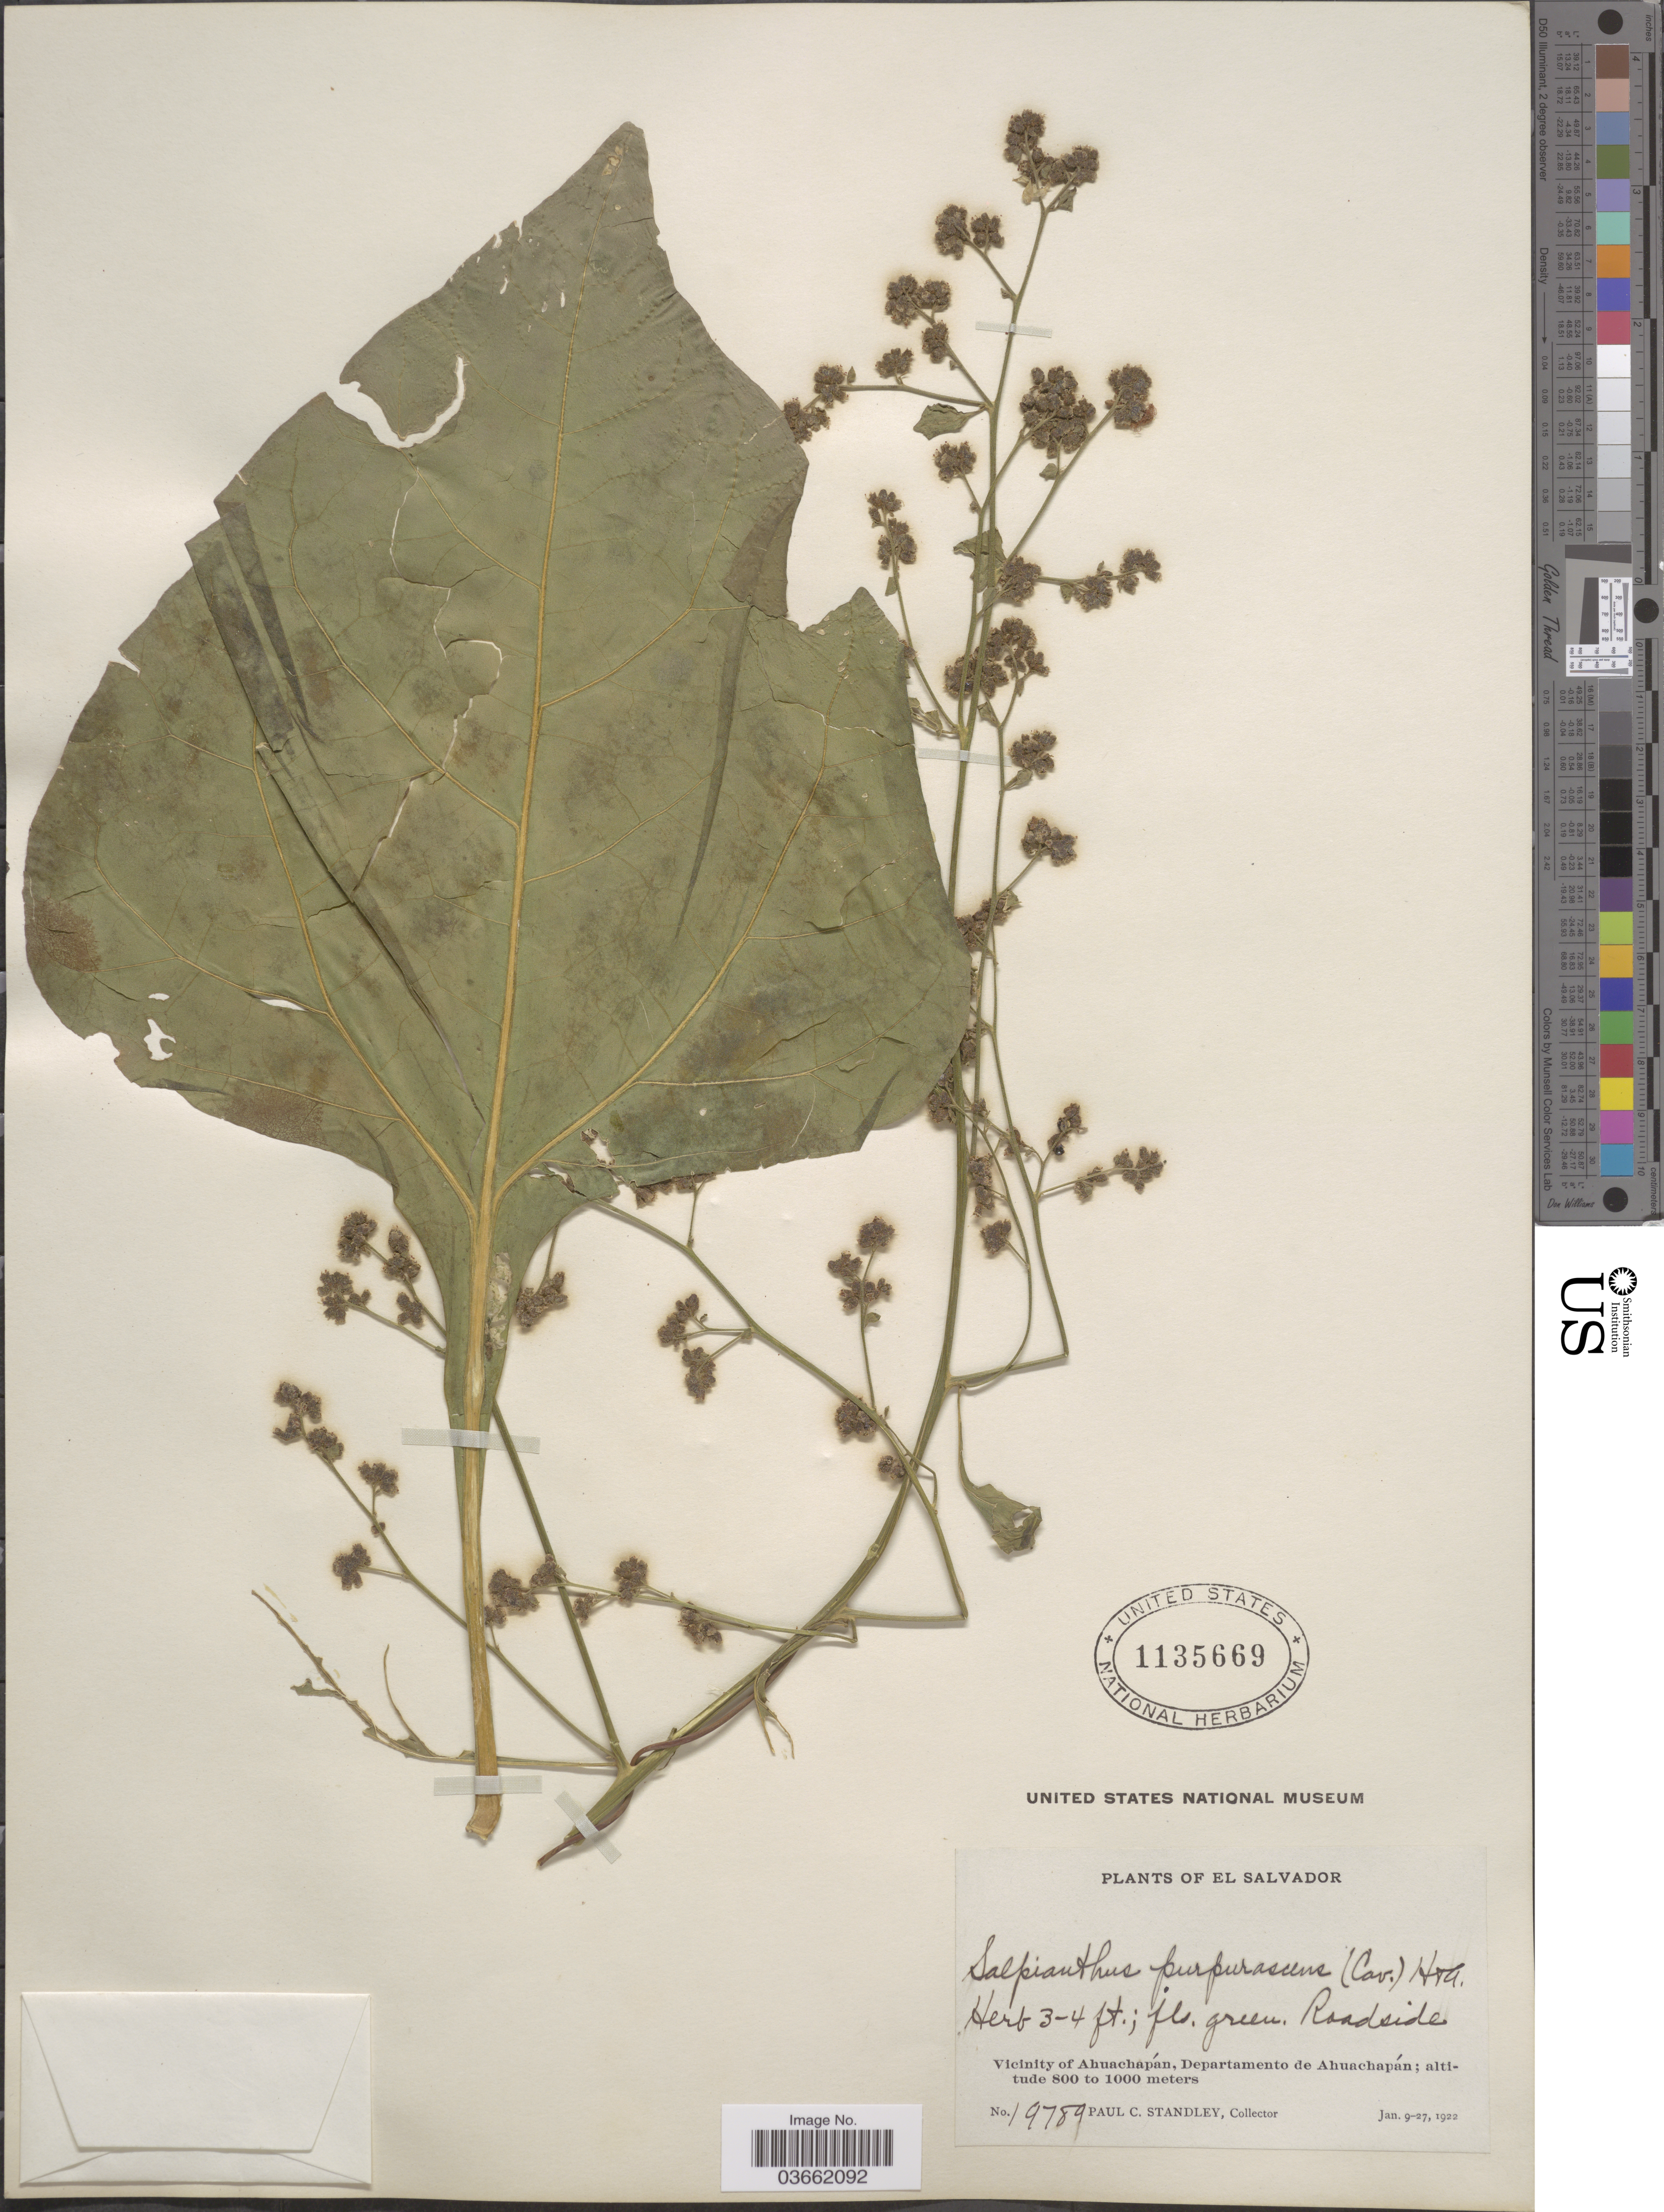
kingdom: Plantae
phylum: Tracheophyta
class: Magnoliopsida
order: Caryophyllales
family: Nyctaginaceae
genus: Salpianthus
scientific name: Salpianthus purpurascens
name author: (Cav. ex Lag.) Hook. & Arn.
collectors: P. C. Standley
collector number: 19789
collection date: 1922-01-09/1922-01-27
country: El Salvador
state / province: Ahuachapan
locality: Vicinity of Ahuachapán, Departamento de Ahuachapán.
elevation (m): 800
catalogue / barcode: US 1135669